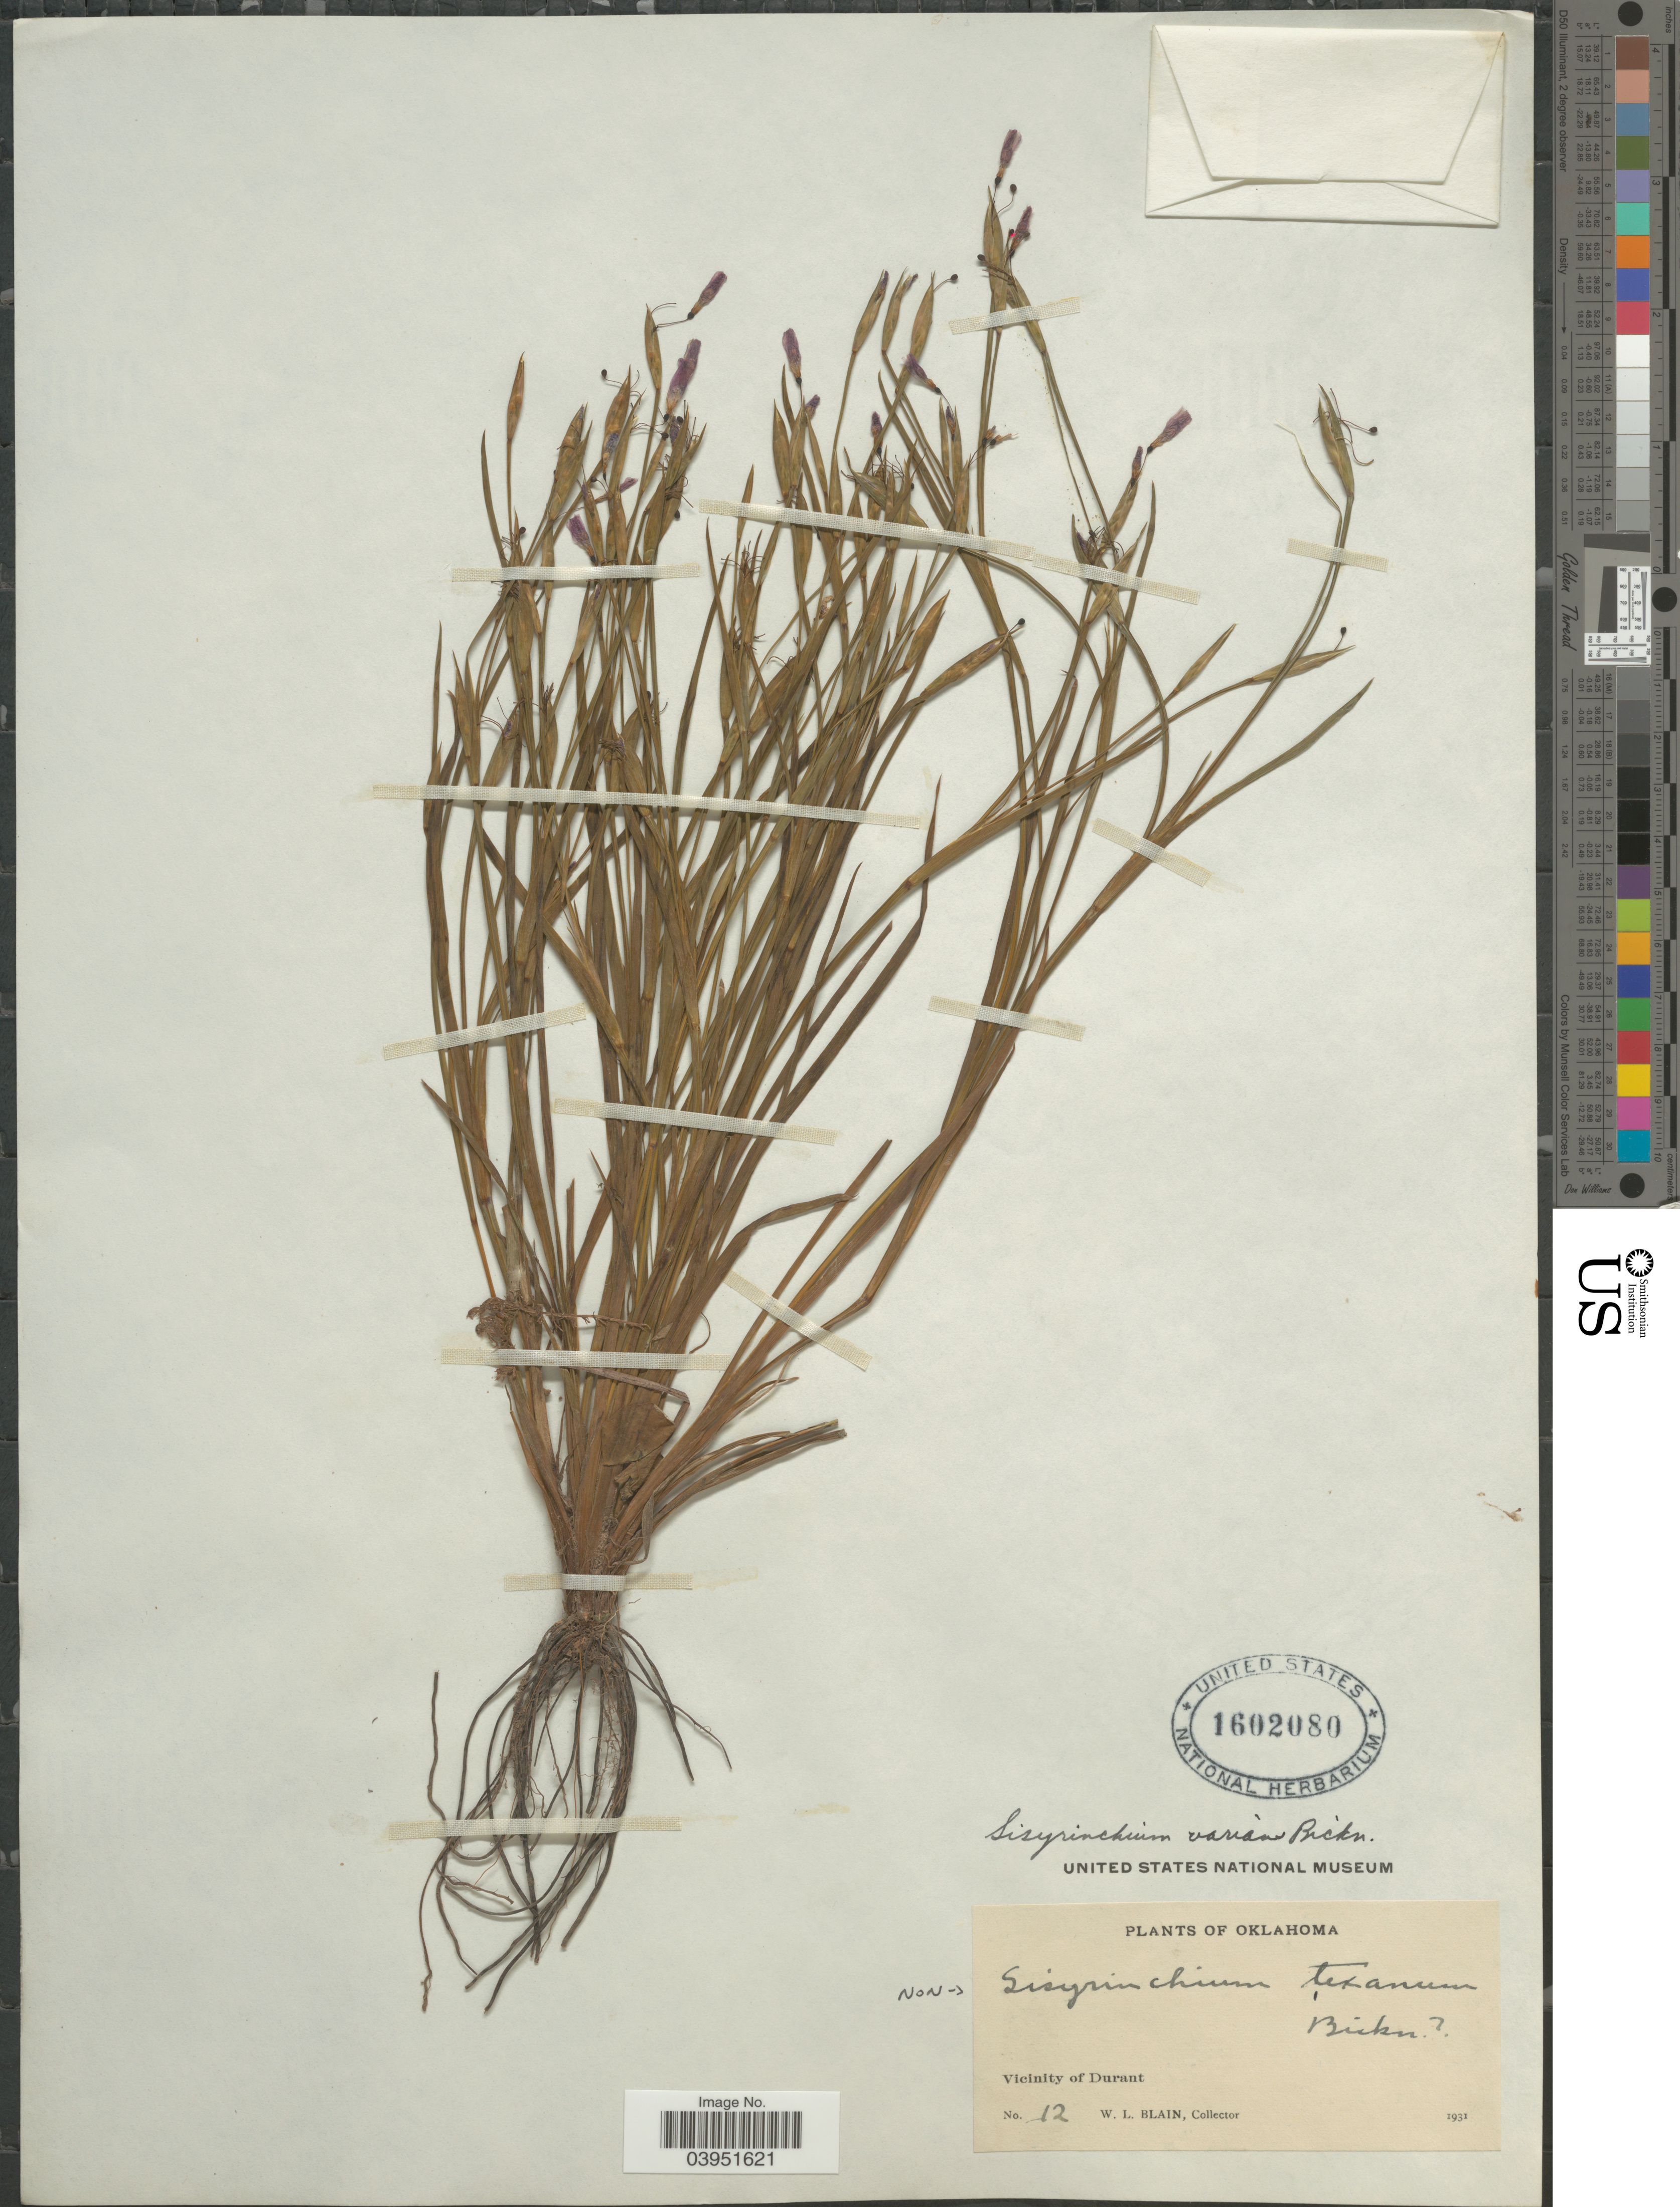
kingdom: Plantae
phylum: Tracheophyta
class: Liliopsida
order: Asparagales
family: Iridaceae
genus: Sisyrinchium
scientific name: Sisyrinchium varians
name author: E.P. Bicknell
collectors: W. Blain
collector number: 12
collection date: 1931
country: United States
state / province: Oklahoma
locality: Vicinity of Durant.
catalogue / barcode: US 1602080